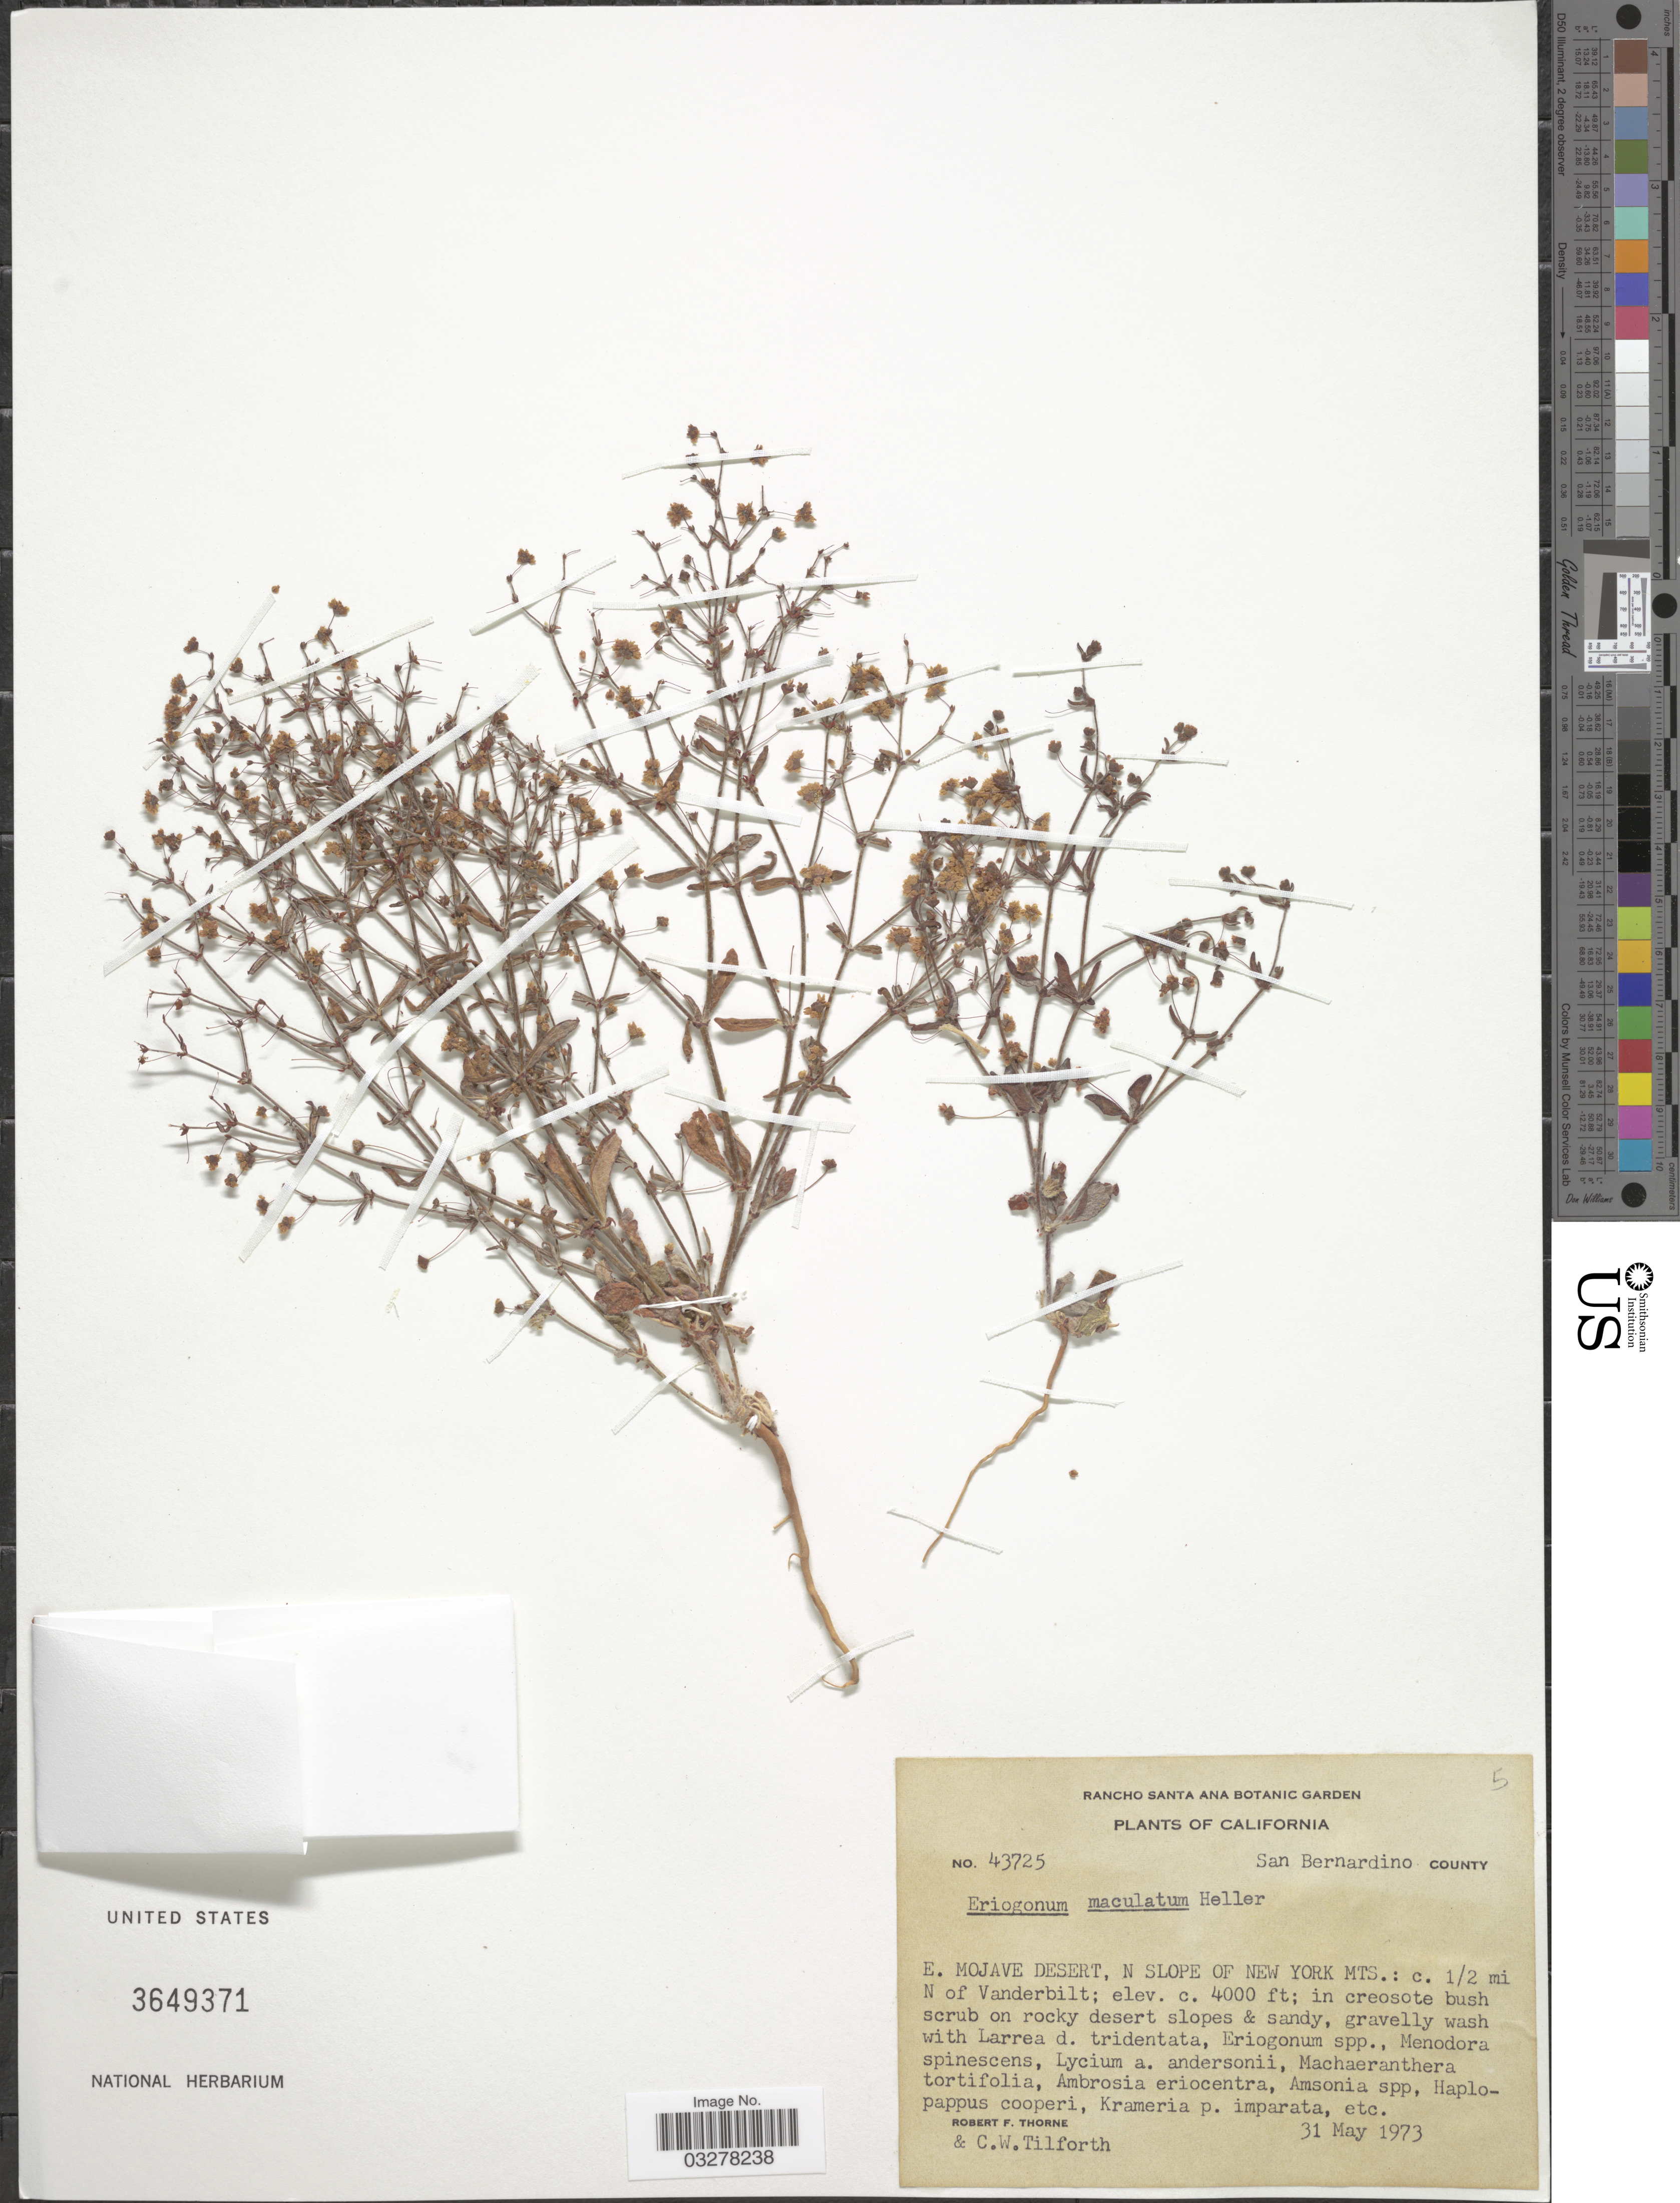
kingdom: Plantae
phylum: Tracheophyta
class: Magnoliopsida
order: Caryophyllales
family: Polygonaceae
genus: Eriogonum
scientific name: Eriogonum maculatum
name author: A. Heller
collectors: R. F. Thorne & C. Tilforth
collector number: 43725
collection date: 1973-05-31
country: United States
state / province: California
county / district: San Bernardino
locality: San Bernardino County. E. Mojave Desert, N slope of New York Mts.: c. 1/2 mi N of Vanderbilt.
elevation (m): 1219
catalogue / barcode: US 3649371